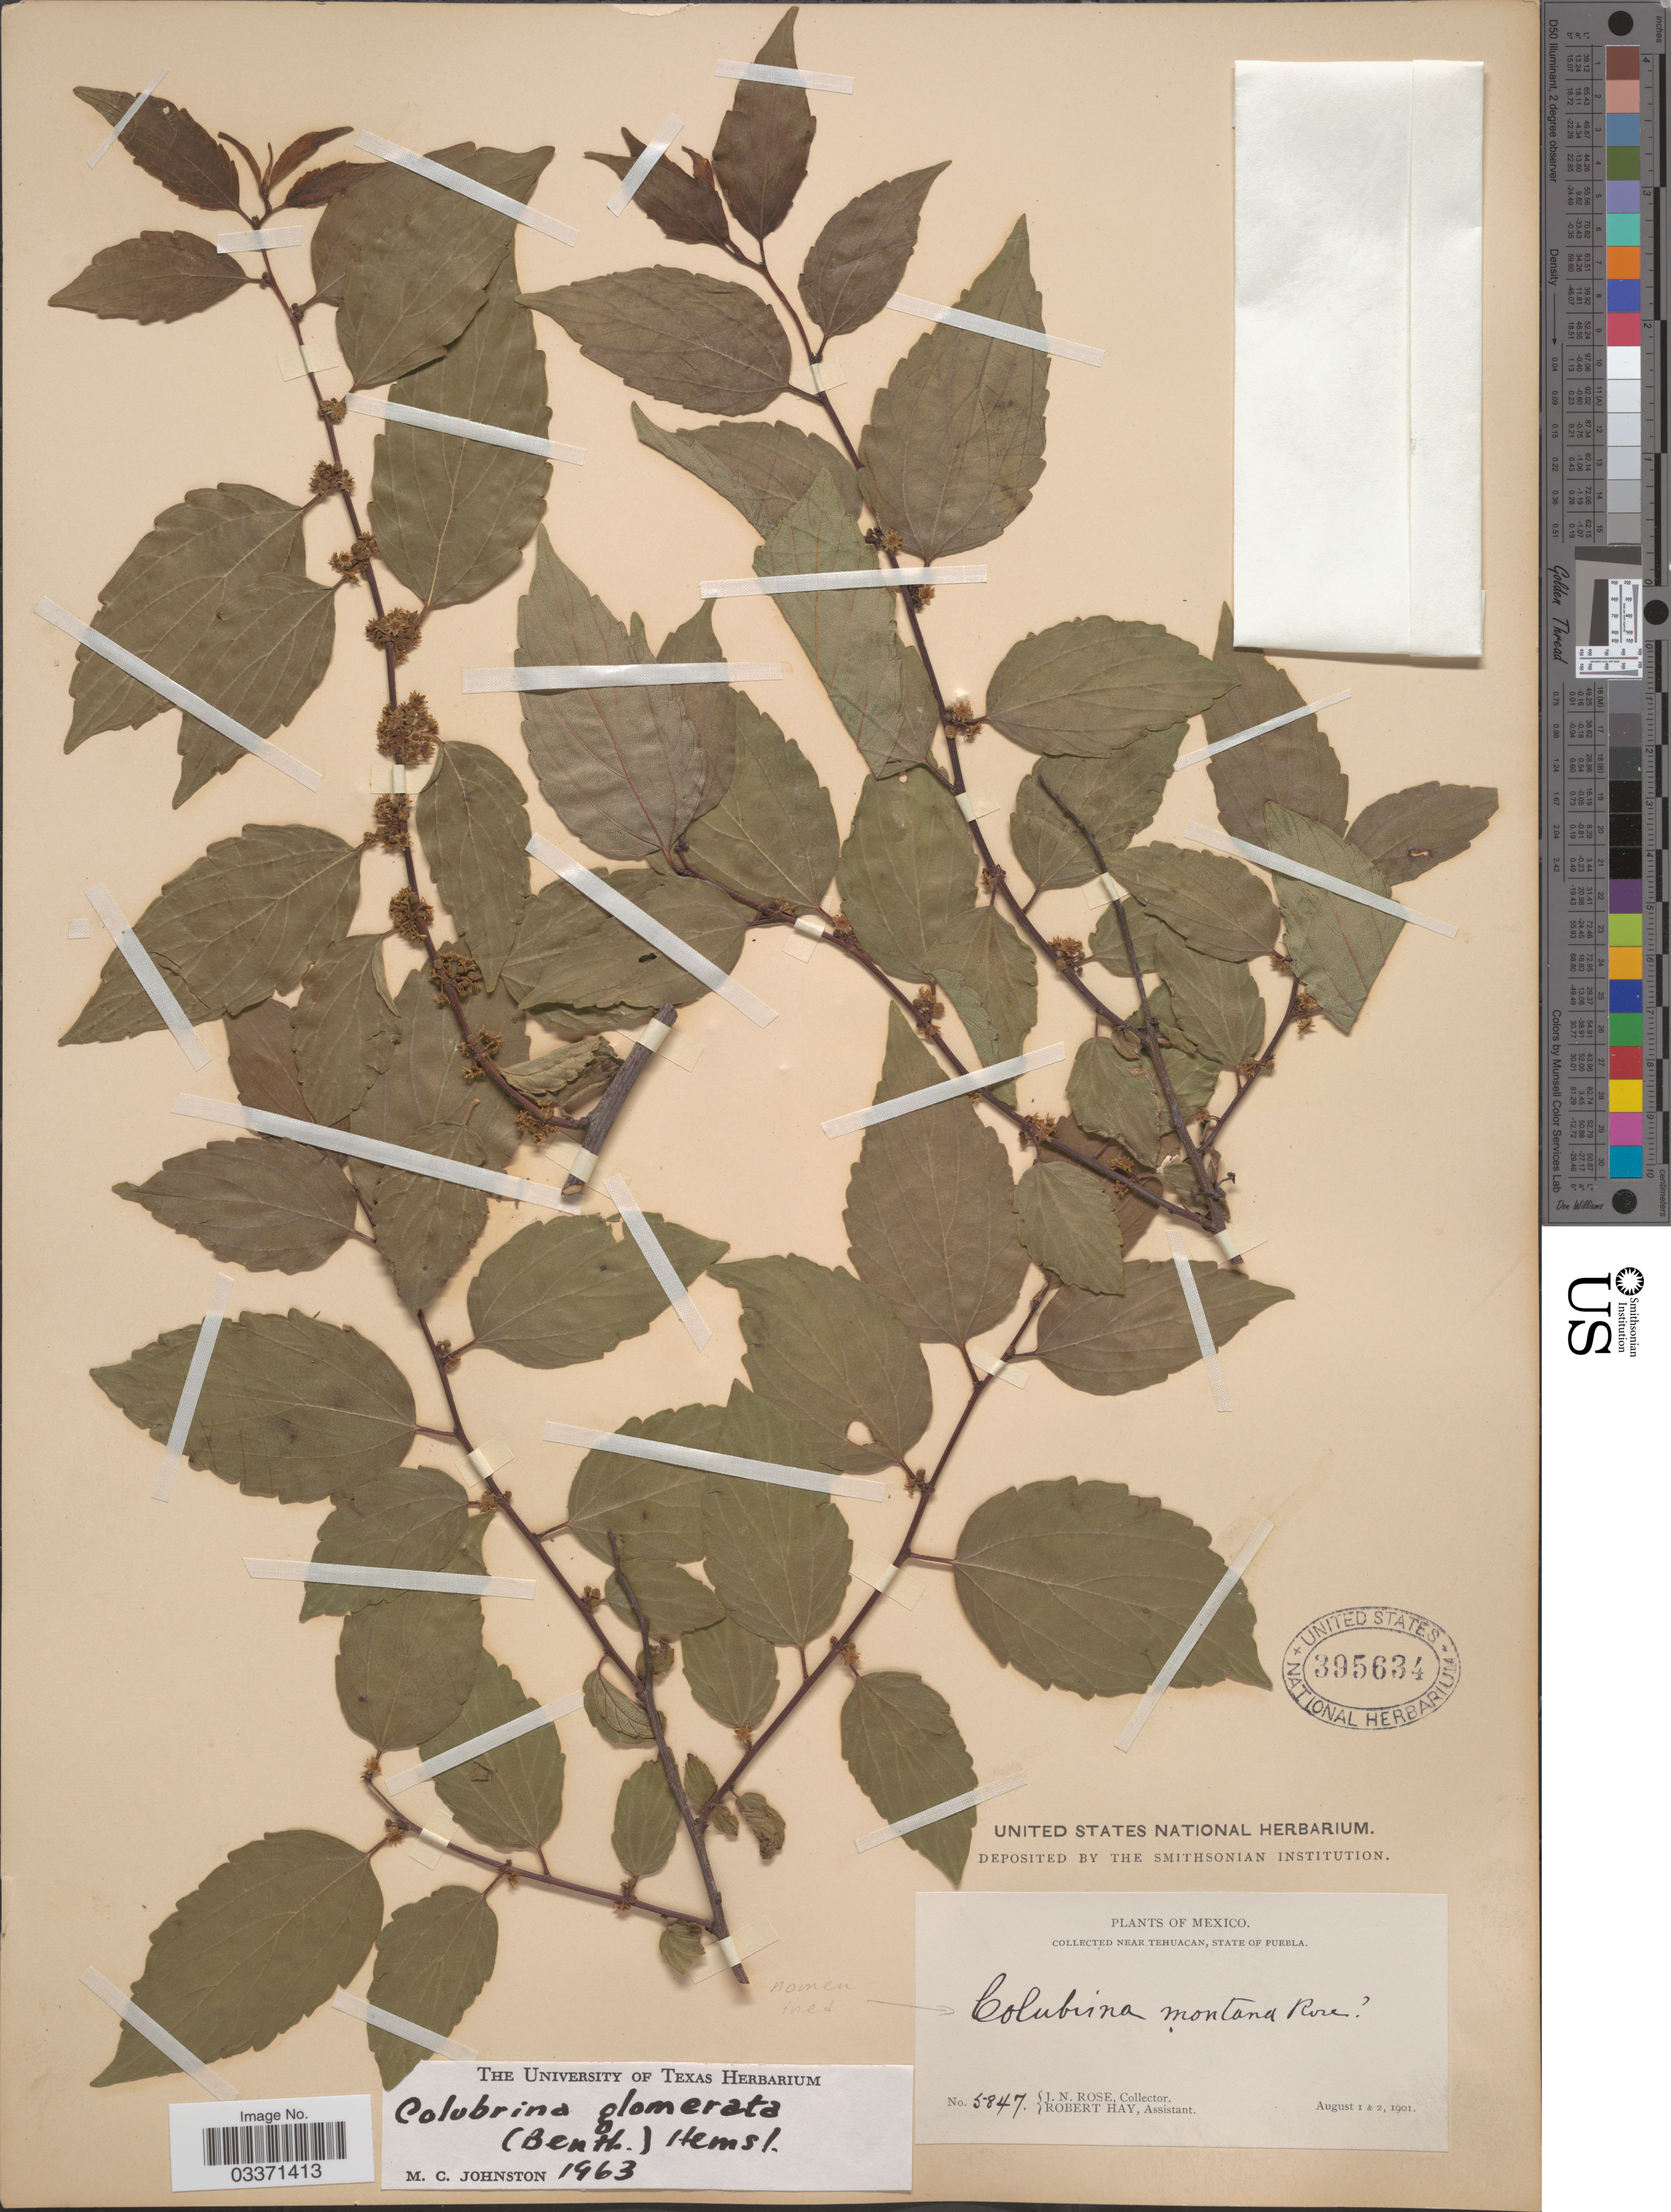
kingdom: Plantae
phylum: Tracheophyta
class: Magnoliopsida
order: Rosales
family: Rhamnaceae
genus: Colubrina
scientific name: Colubrina triflora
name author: Brongn. ex Sweet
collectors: J. N. Rose & R. Hay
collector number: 5847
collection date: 1901-08-01/1901-08-02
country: Mexico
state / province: Puebla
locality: Near Tehuacan.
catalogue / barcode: US 395634